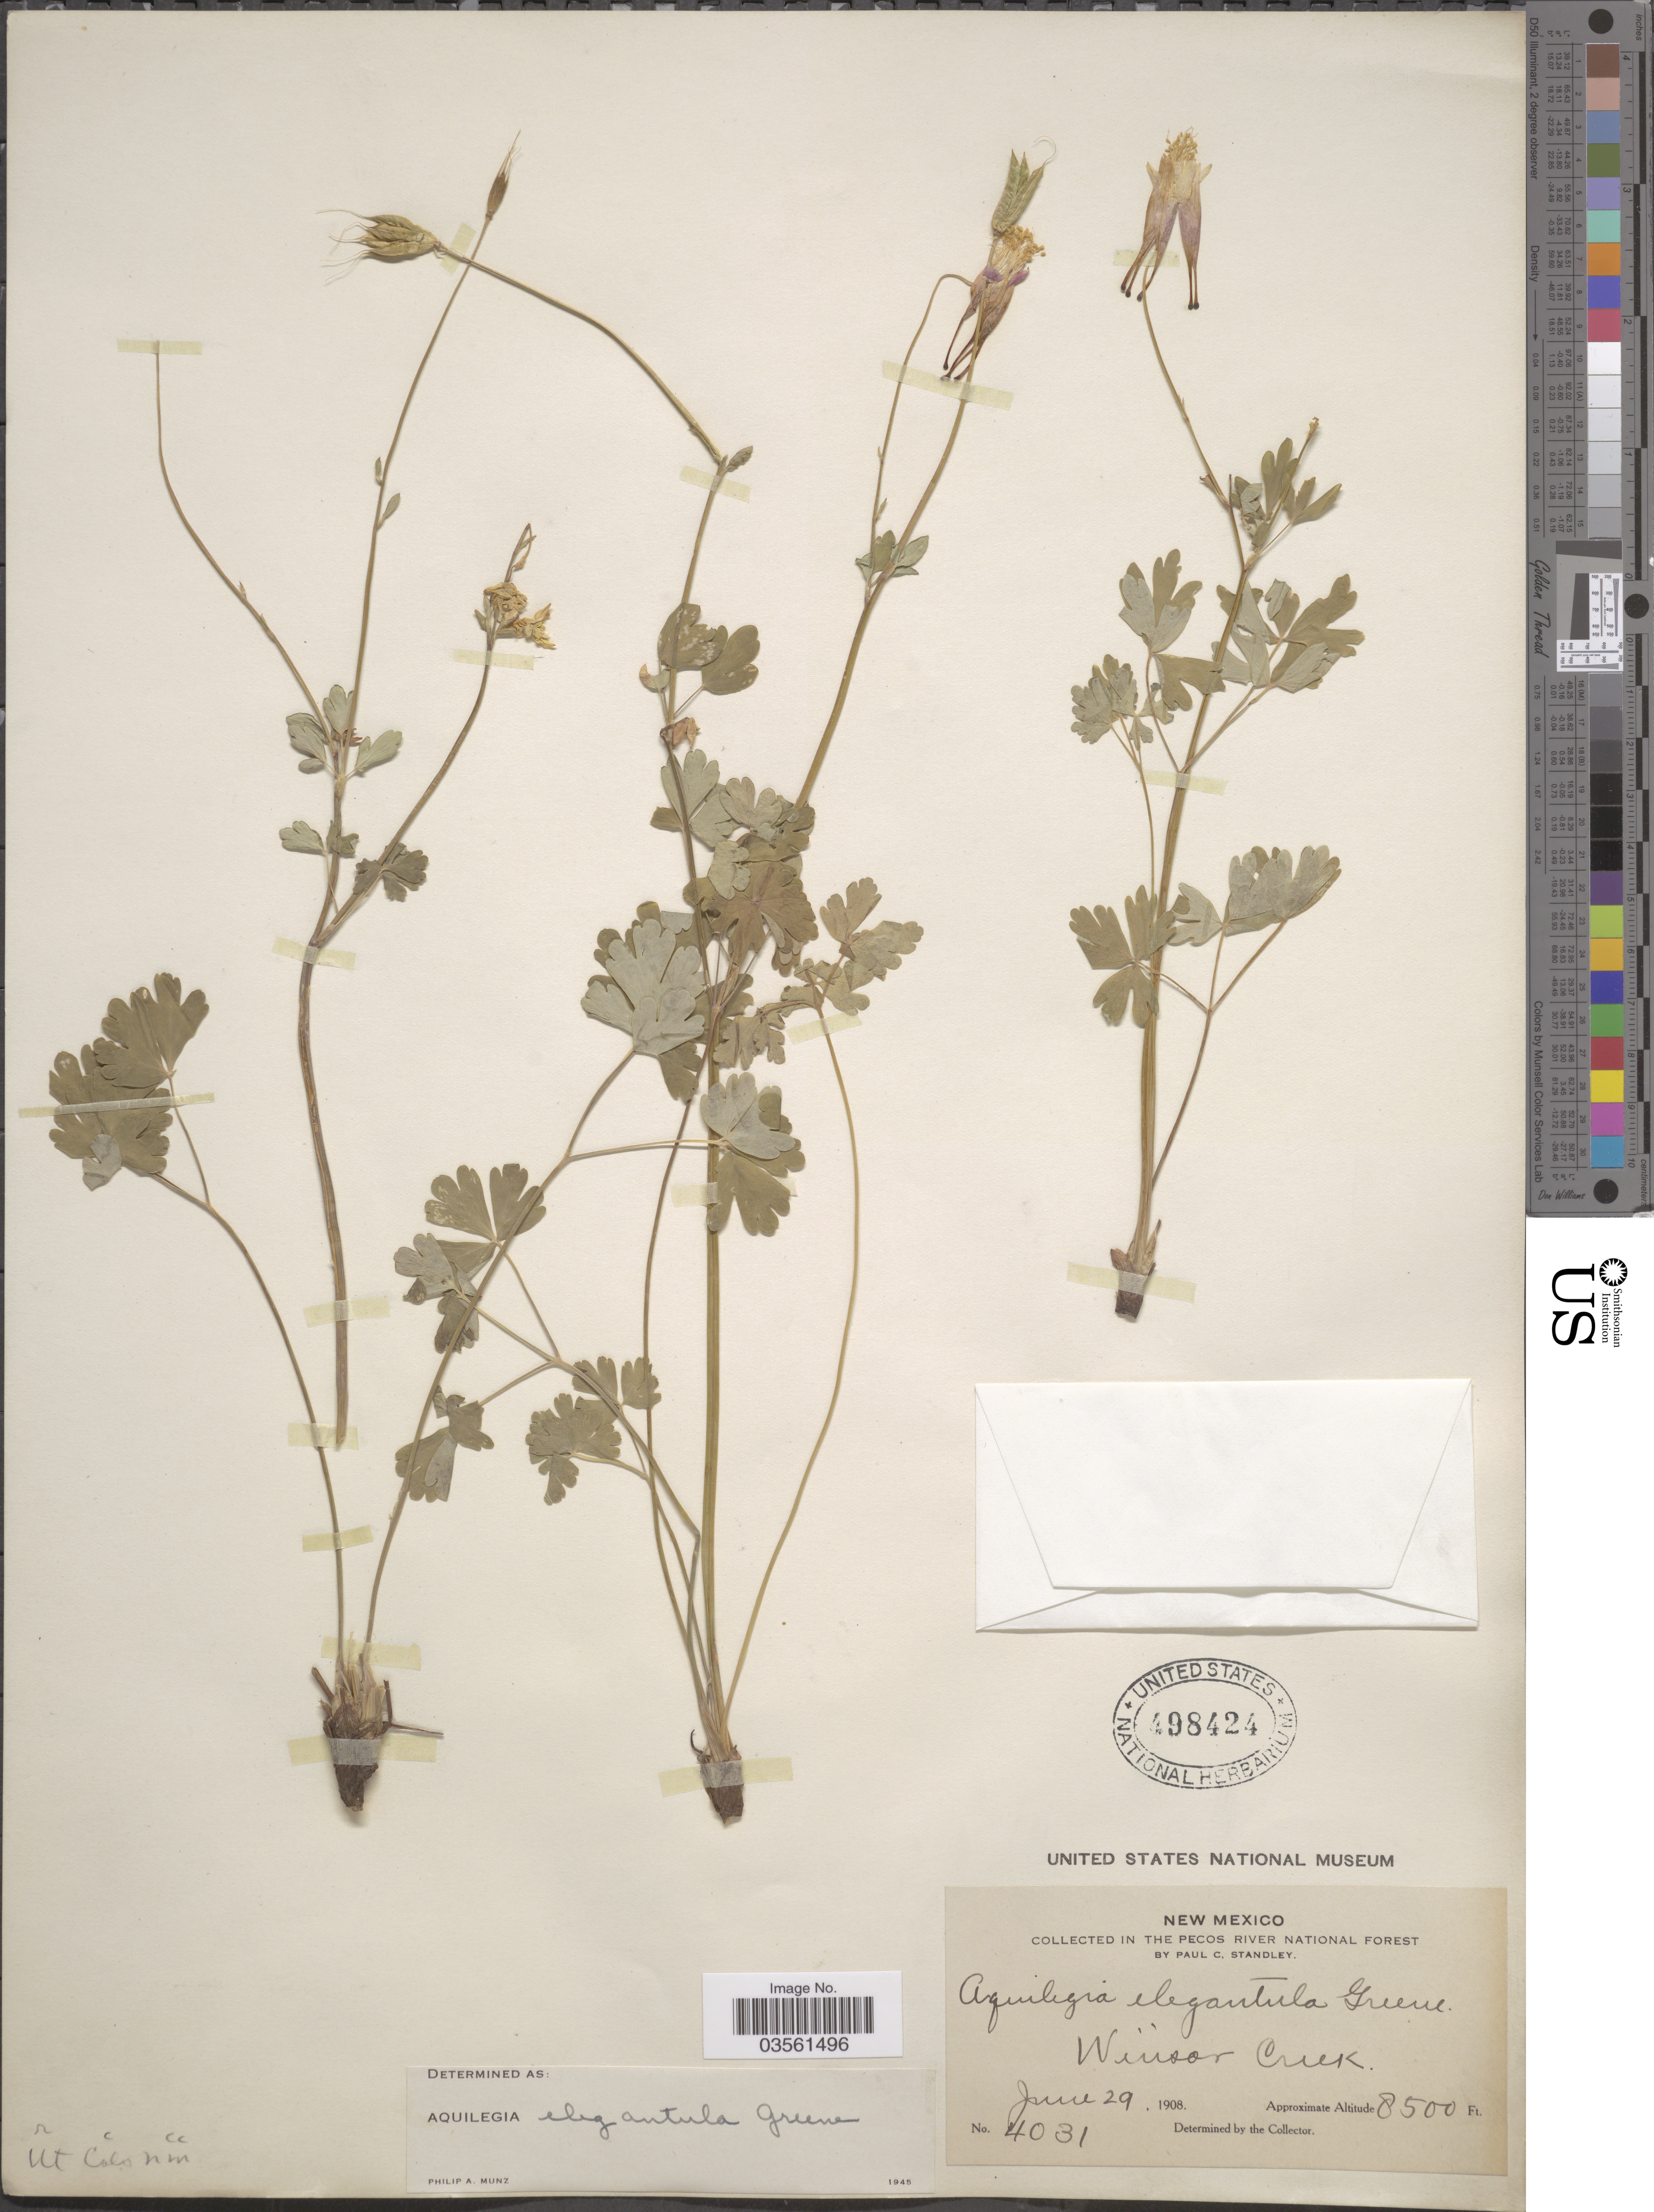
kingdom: Plantae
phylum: Tracheophyta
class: Magnoliopsida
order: Ranunculales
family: Ranunculaceae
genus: Aquilegia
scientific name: Aquilegia elegantula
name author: Greene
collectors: P. C. Standley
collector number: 4031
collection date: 1908-06-29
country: United States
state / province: New Mexico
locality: The Pecos River National Forest. Winsor Creek.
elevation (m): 2591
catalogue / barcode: US 498424